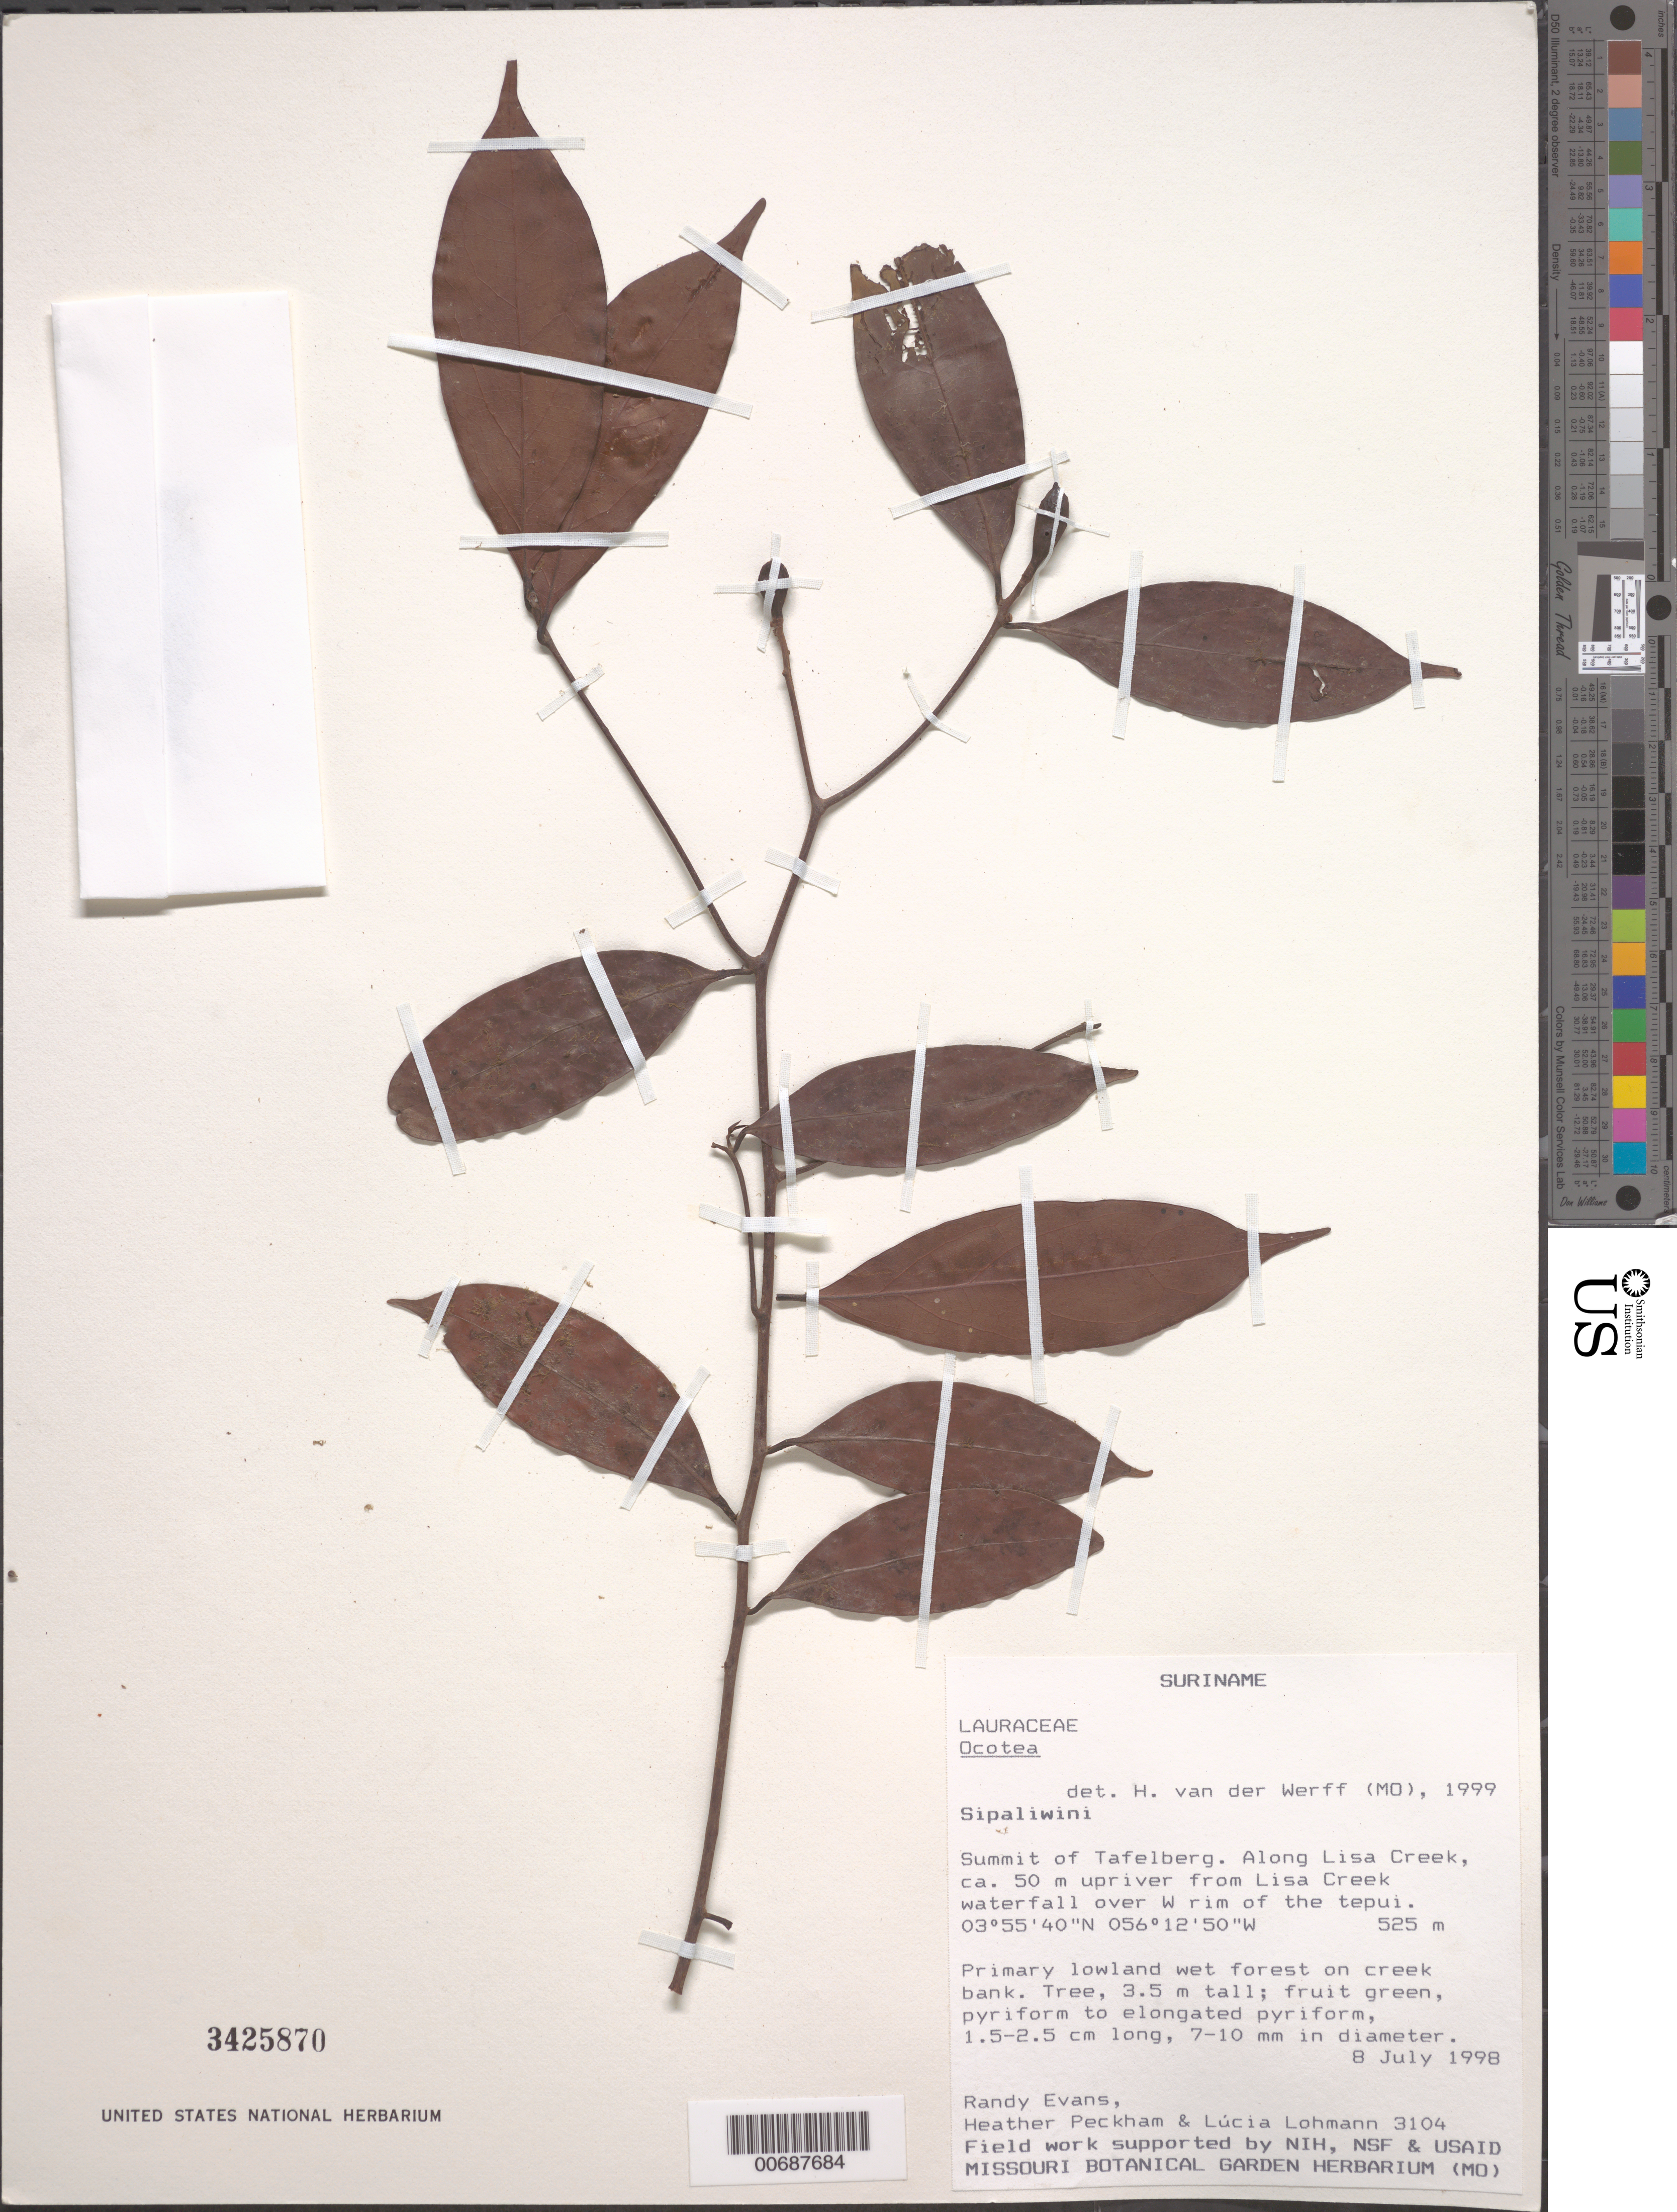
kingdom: Plantae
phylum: Tracheophyta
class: Magnoliopsida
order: Laurales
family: Lauraceae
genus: Ocotea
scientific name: Ocotea sp.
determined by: van der Werff, H., (MO), Missouri Botanical Garden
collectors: R. Evans, H. Peckham & L. Lohmann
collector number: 3104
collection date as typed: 8-Jul-98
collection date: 1998-07-08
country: Suriname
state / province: Sipaliwini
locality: Tafelberg (Table Mountain), summit, along Lisa Creek, ca. 50 m upriver from Lisa Creek waterfall over W rim of tepuí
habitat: Primary lowland wet forest on creek bank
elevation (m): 525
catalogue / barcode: US 3425870